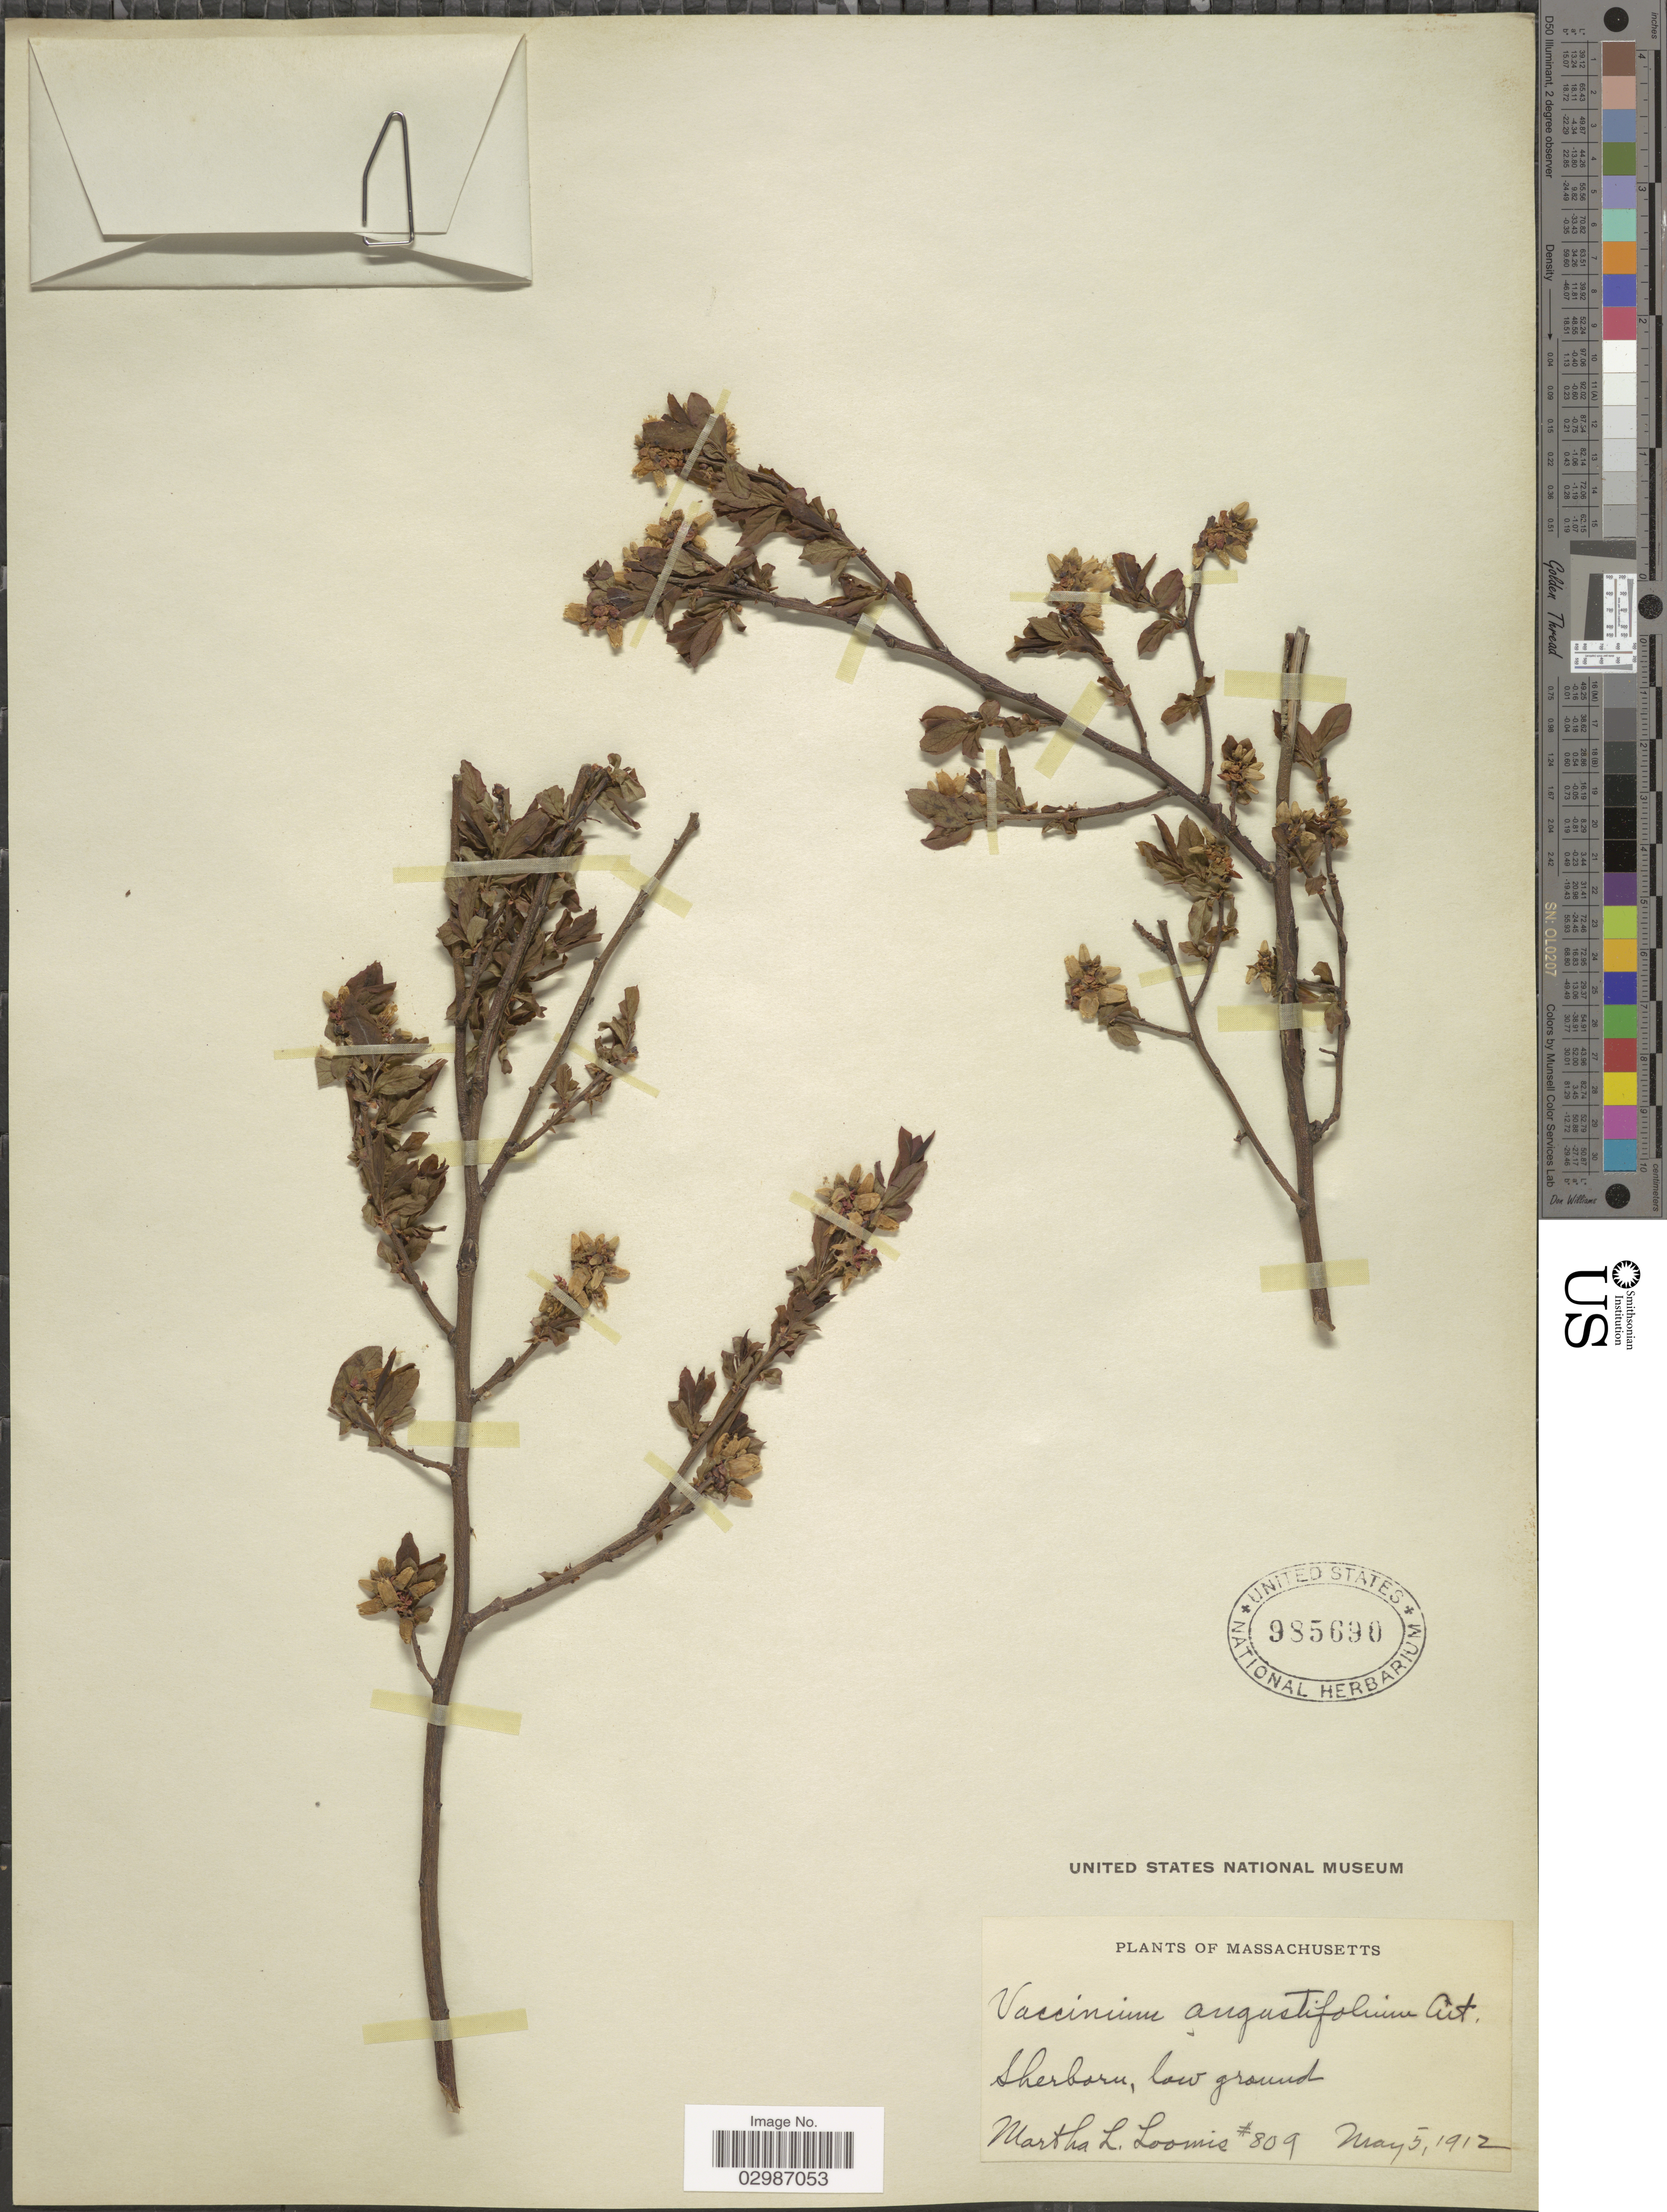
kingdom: Plantae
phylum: Tracheophyta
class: Magnoliopsida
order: Ericales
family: Ericaceae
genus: Vaccinium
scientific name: Vaccinium angustifolium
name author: Aiton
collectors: M. L. Loomis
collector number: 809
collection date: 1912-05-05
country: United States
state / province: Massachusetts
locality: Sherborn, low ground.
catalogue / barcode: US 985690